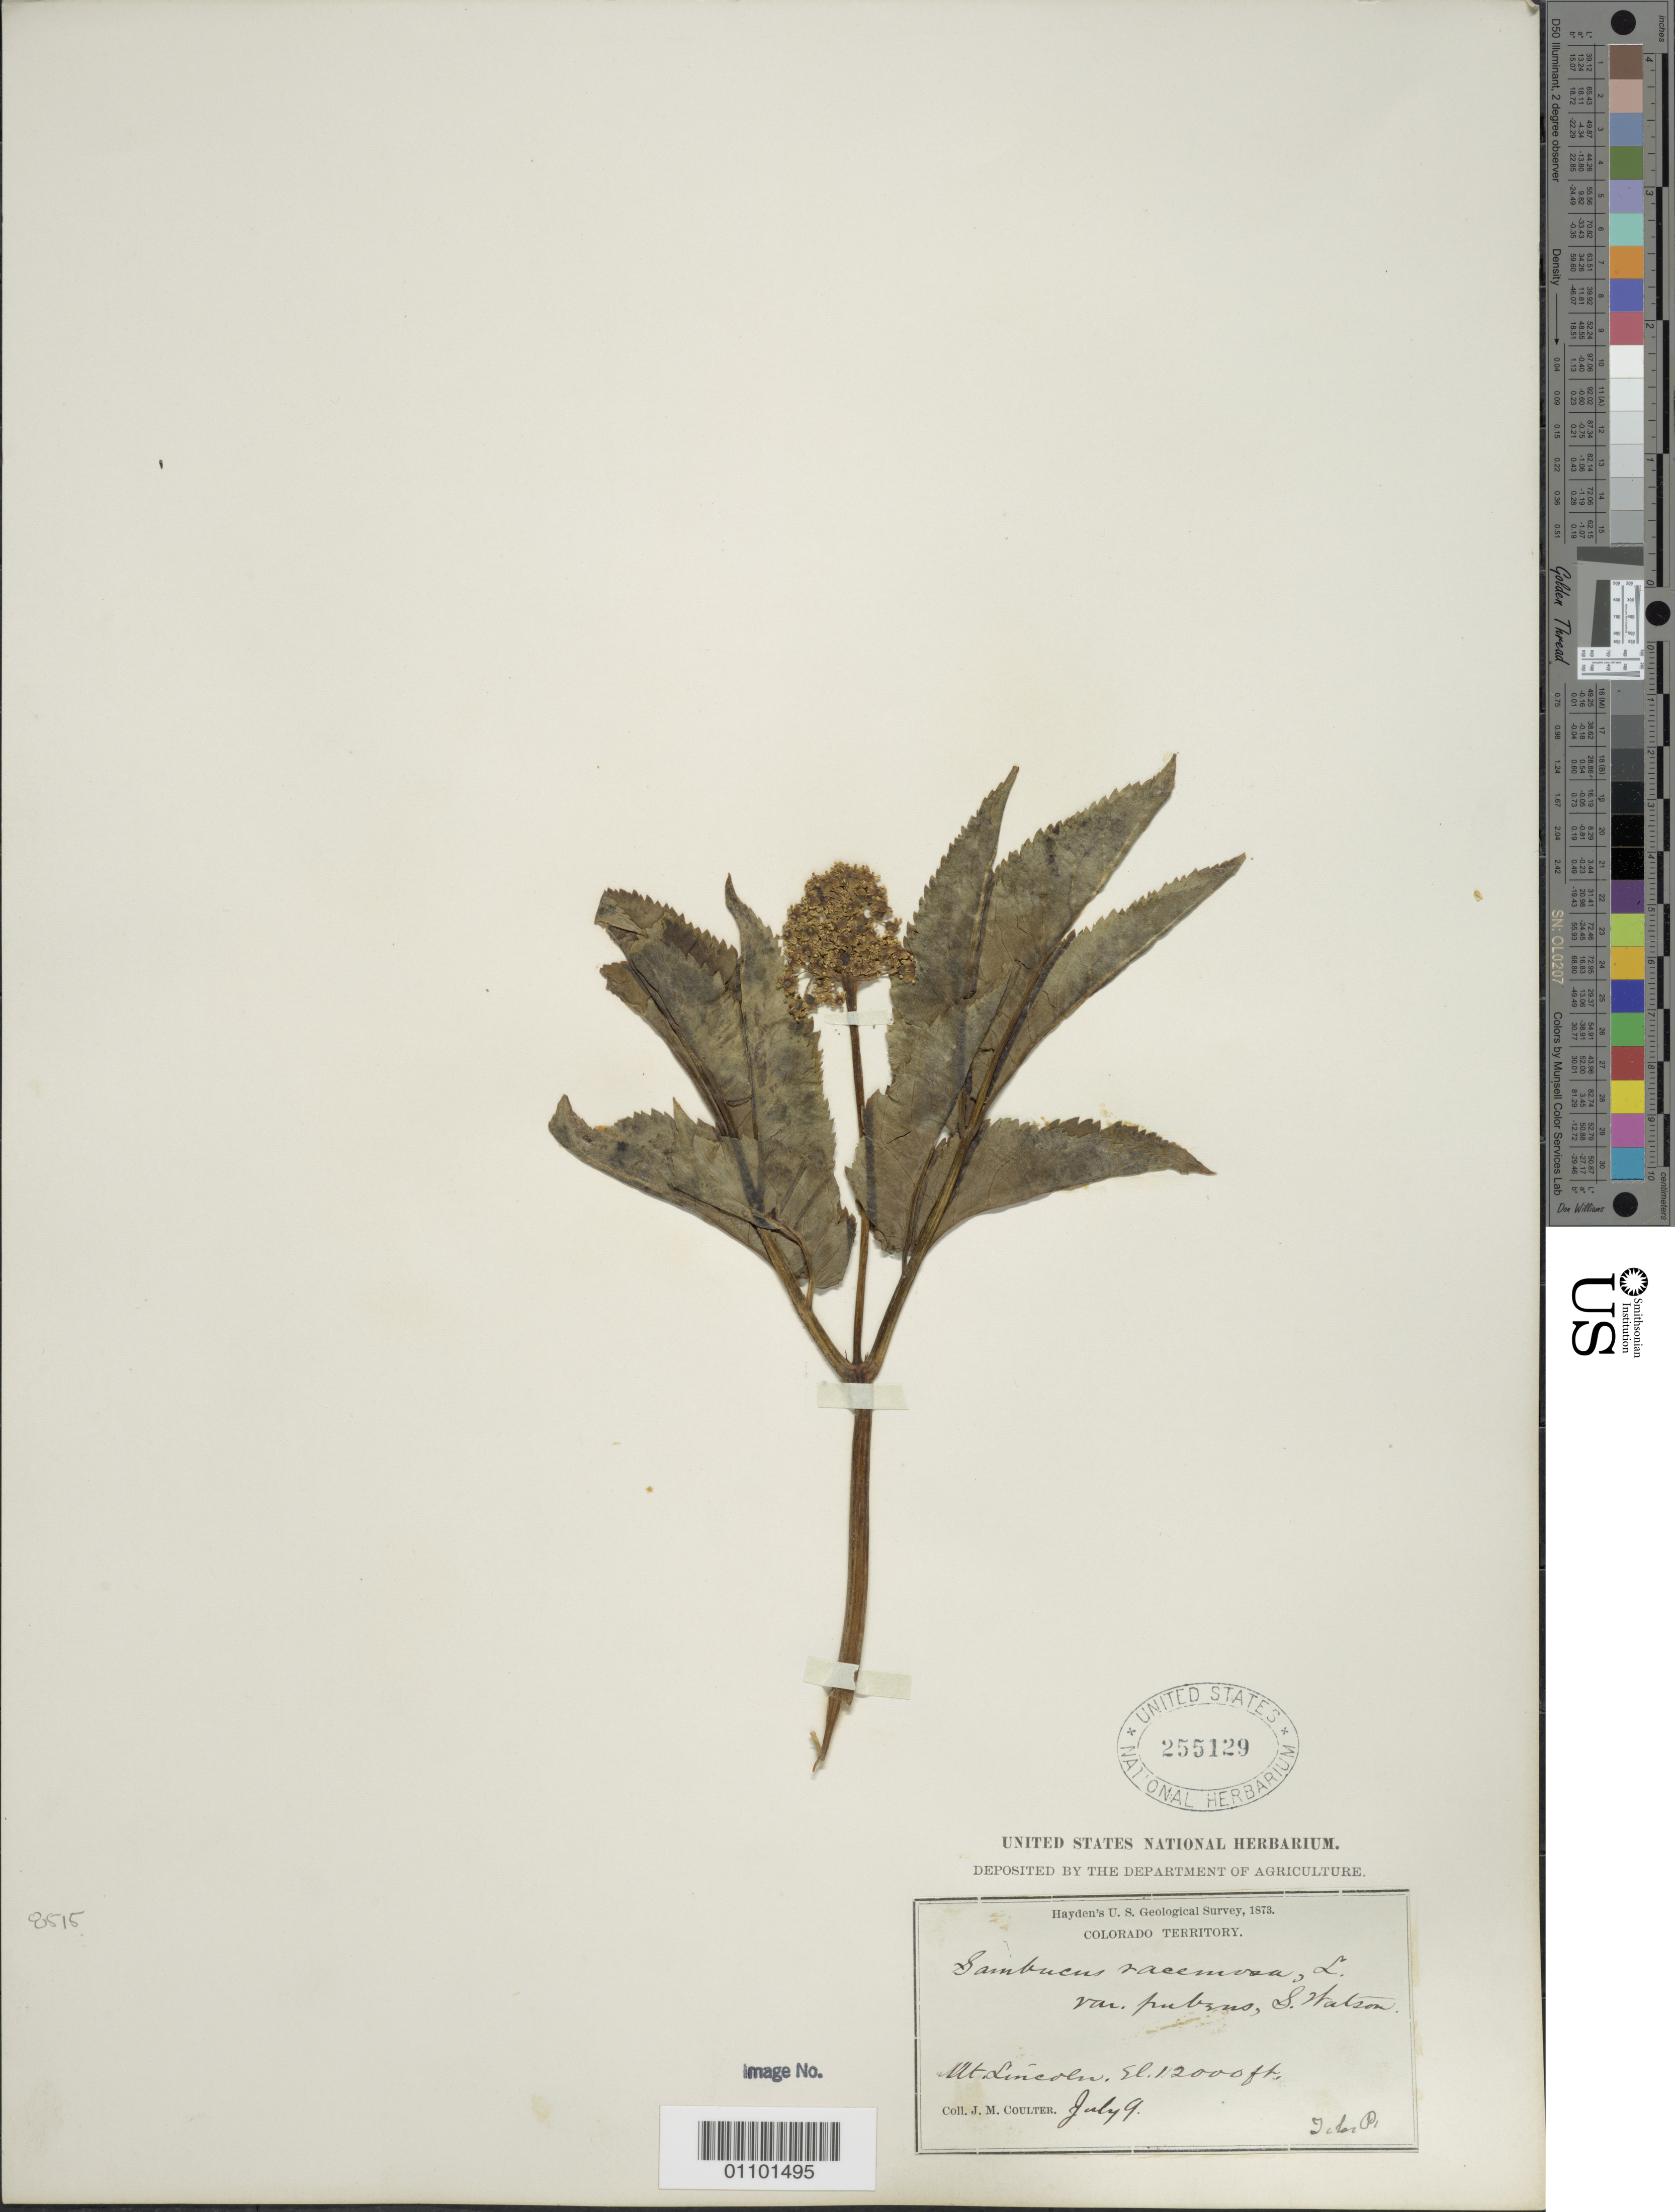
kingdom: Plantae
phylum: Tracheophyta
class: Magnoliopsida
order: Dipsacales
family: Viburnaceae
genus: Sambucus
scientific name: Sambucus racemosa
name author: L.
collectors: J. M. Coulter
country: United States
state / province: Colorado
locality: Mt. Lincoln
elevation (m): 3658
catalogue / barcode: US 255129